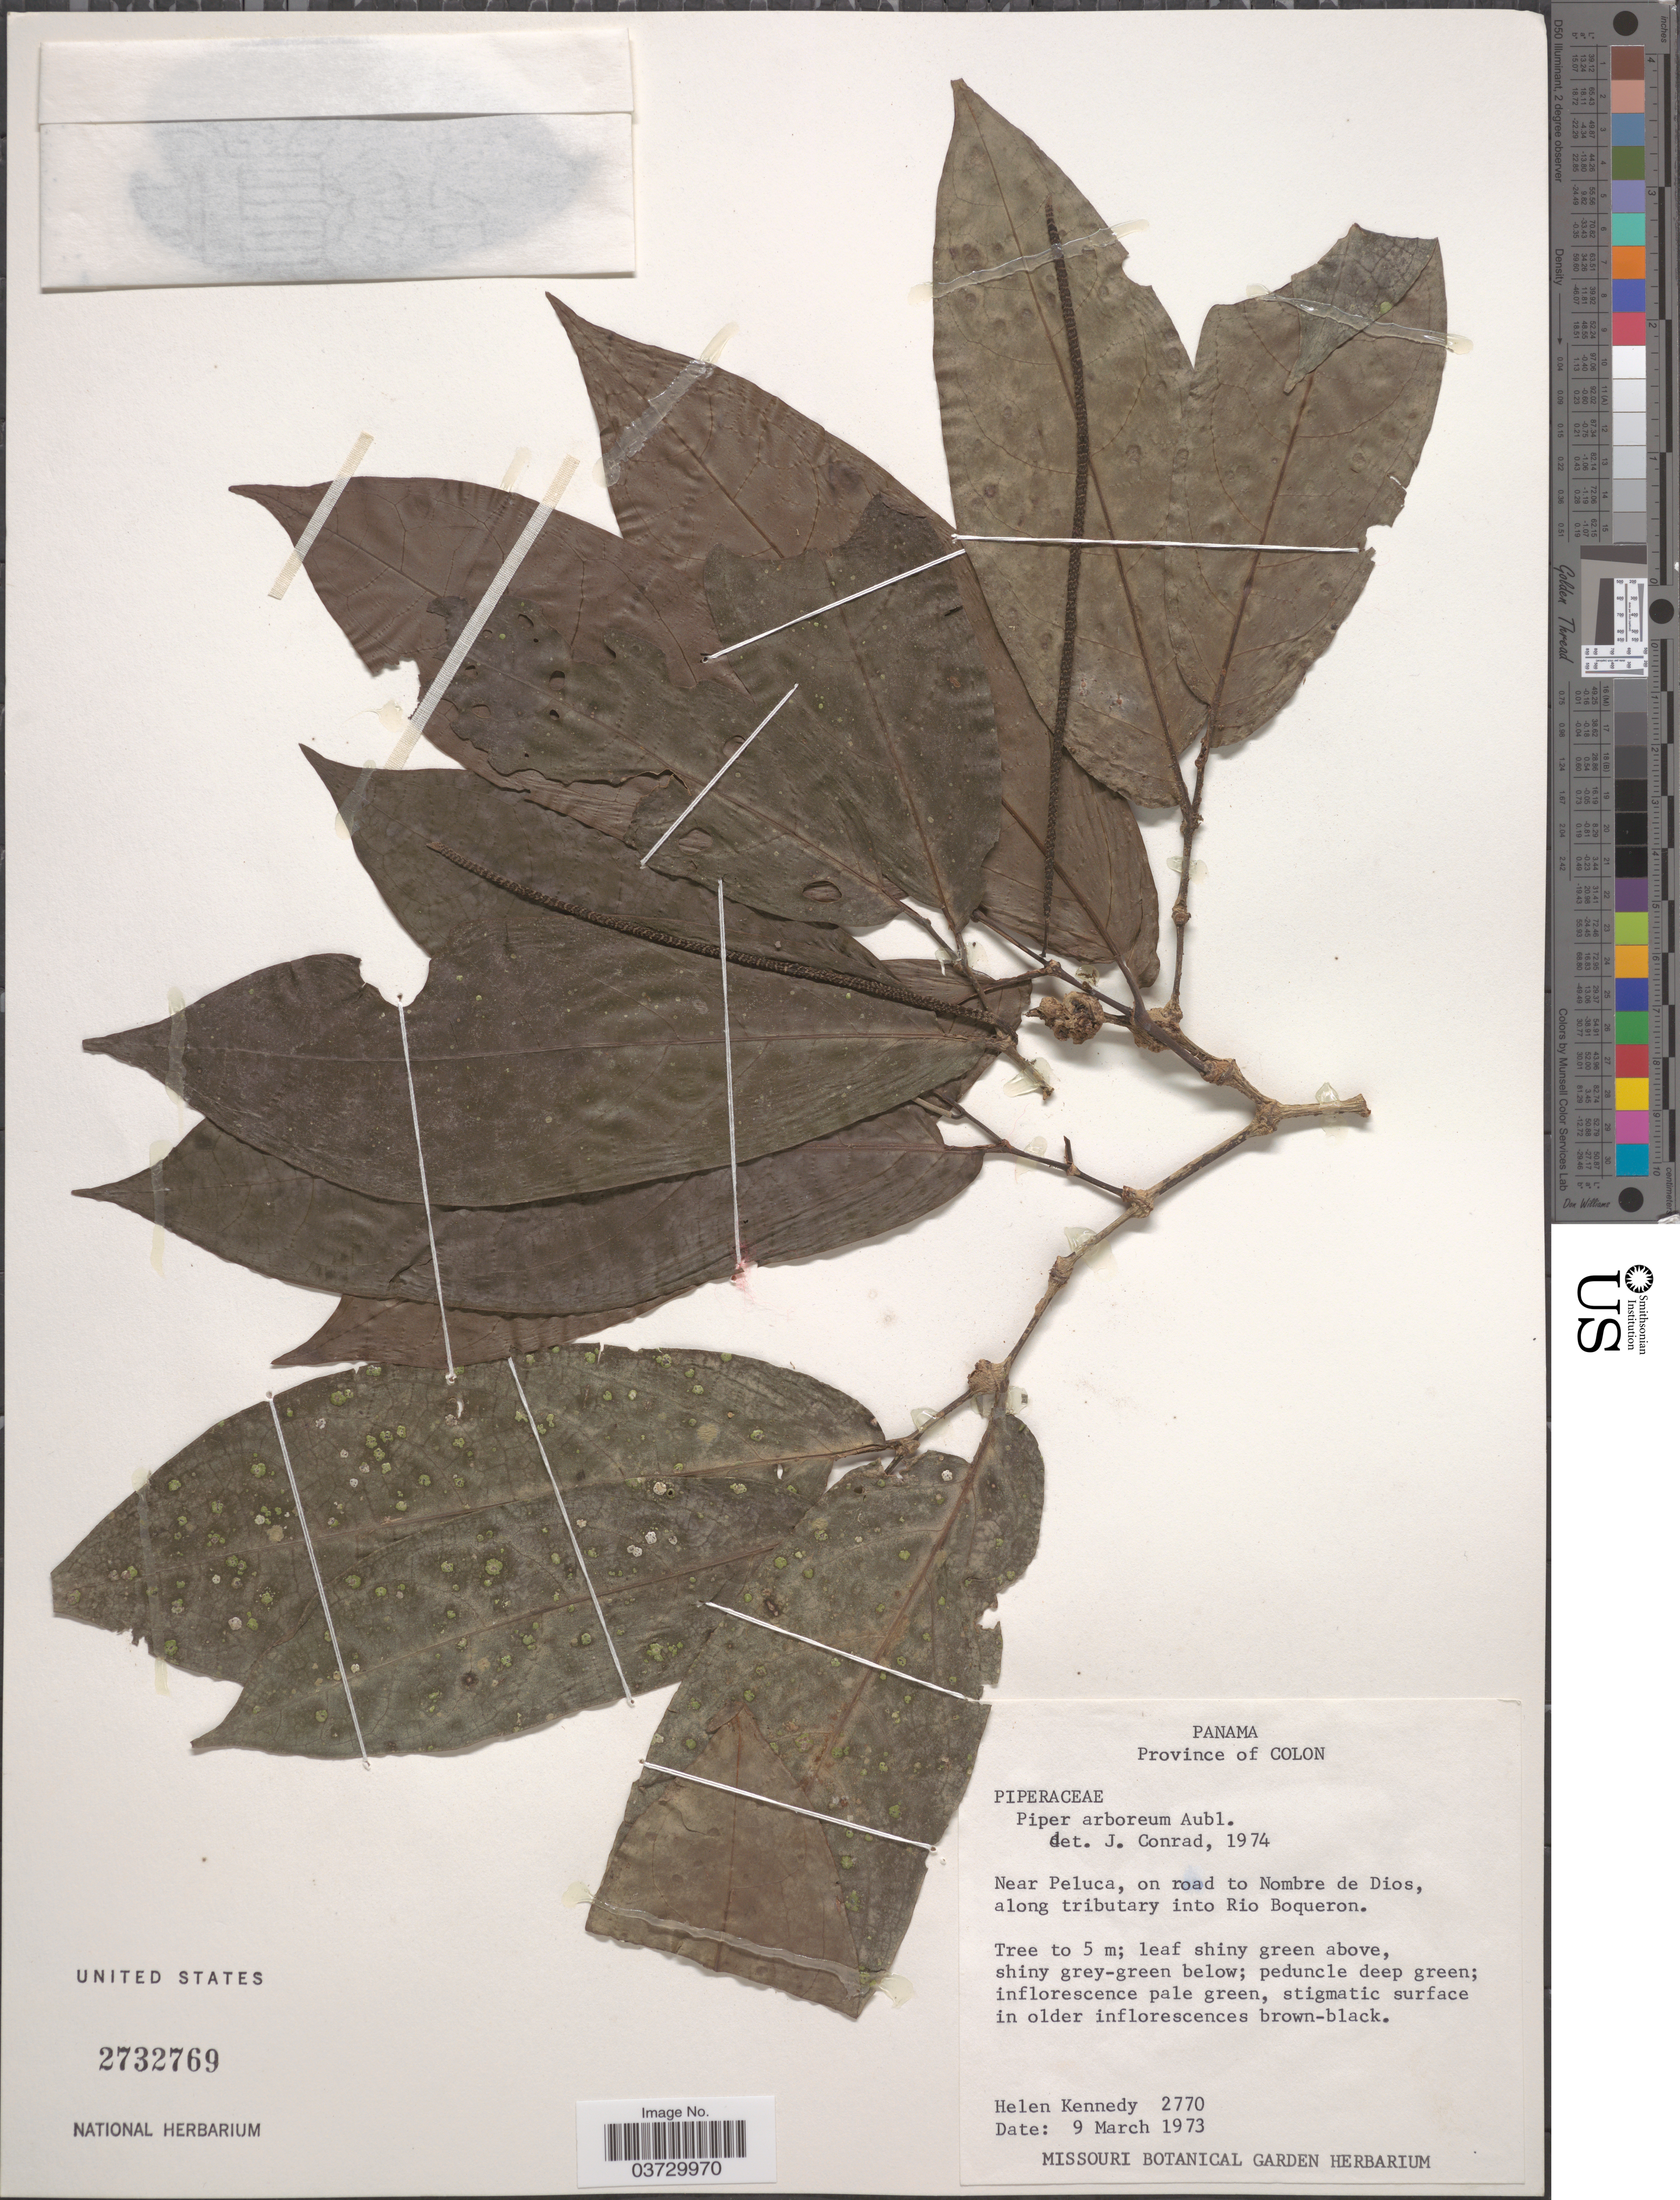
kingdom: Plantae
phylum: Tracheophyta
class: Magnoliopsida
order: Piperales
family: Piperaceae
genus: Piper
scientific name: Piper arboreum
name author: Aubl.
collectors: H. Kennedy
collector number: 2770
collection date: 1973-03-09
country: Panama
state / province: Colón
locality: Near Peluca, on road to Nombre de Dios, along tributary into Rio Boqueron.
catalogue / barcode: US 2732769